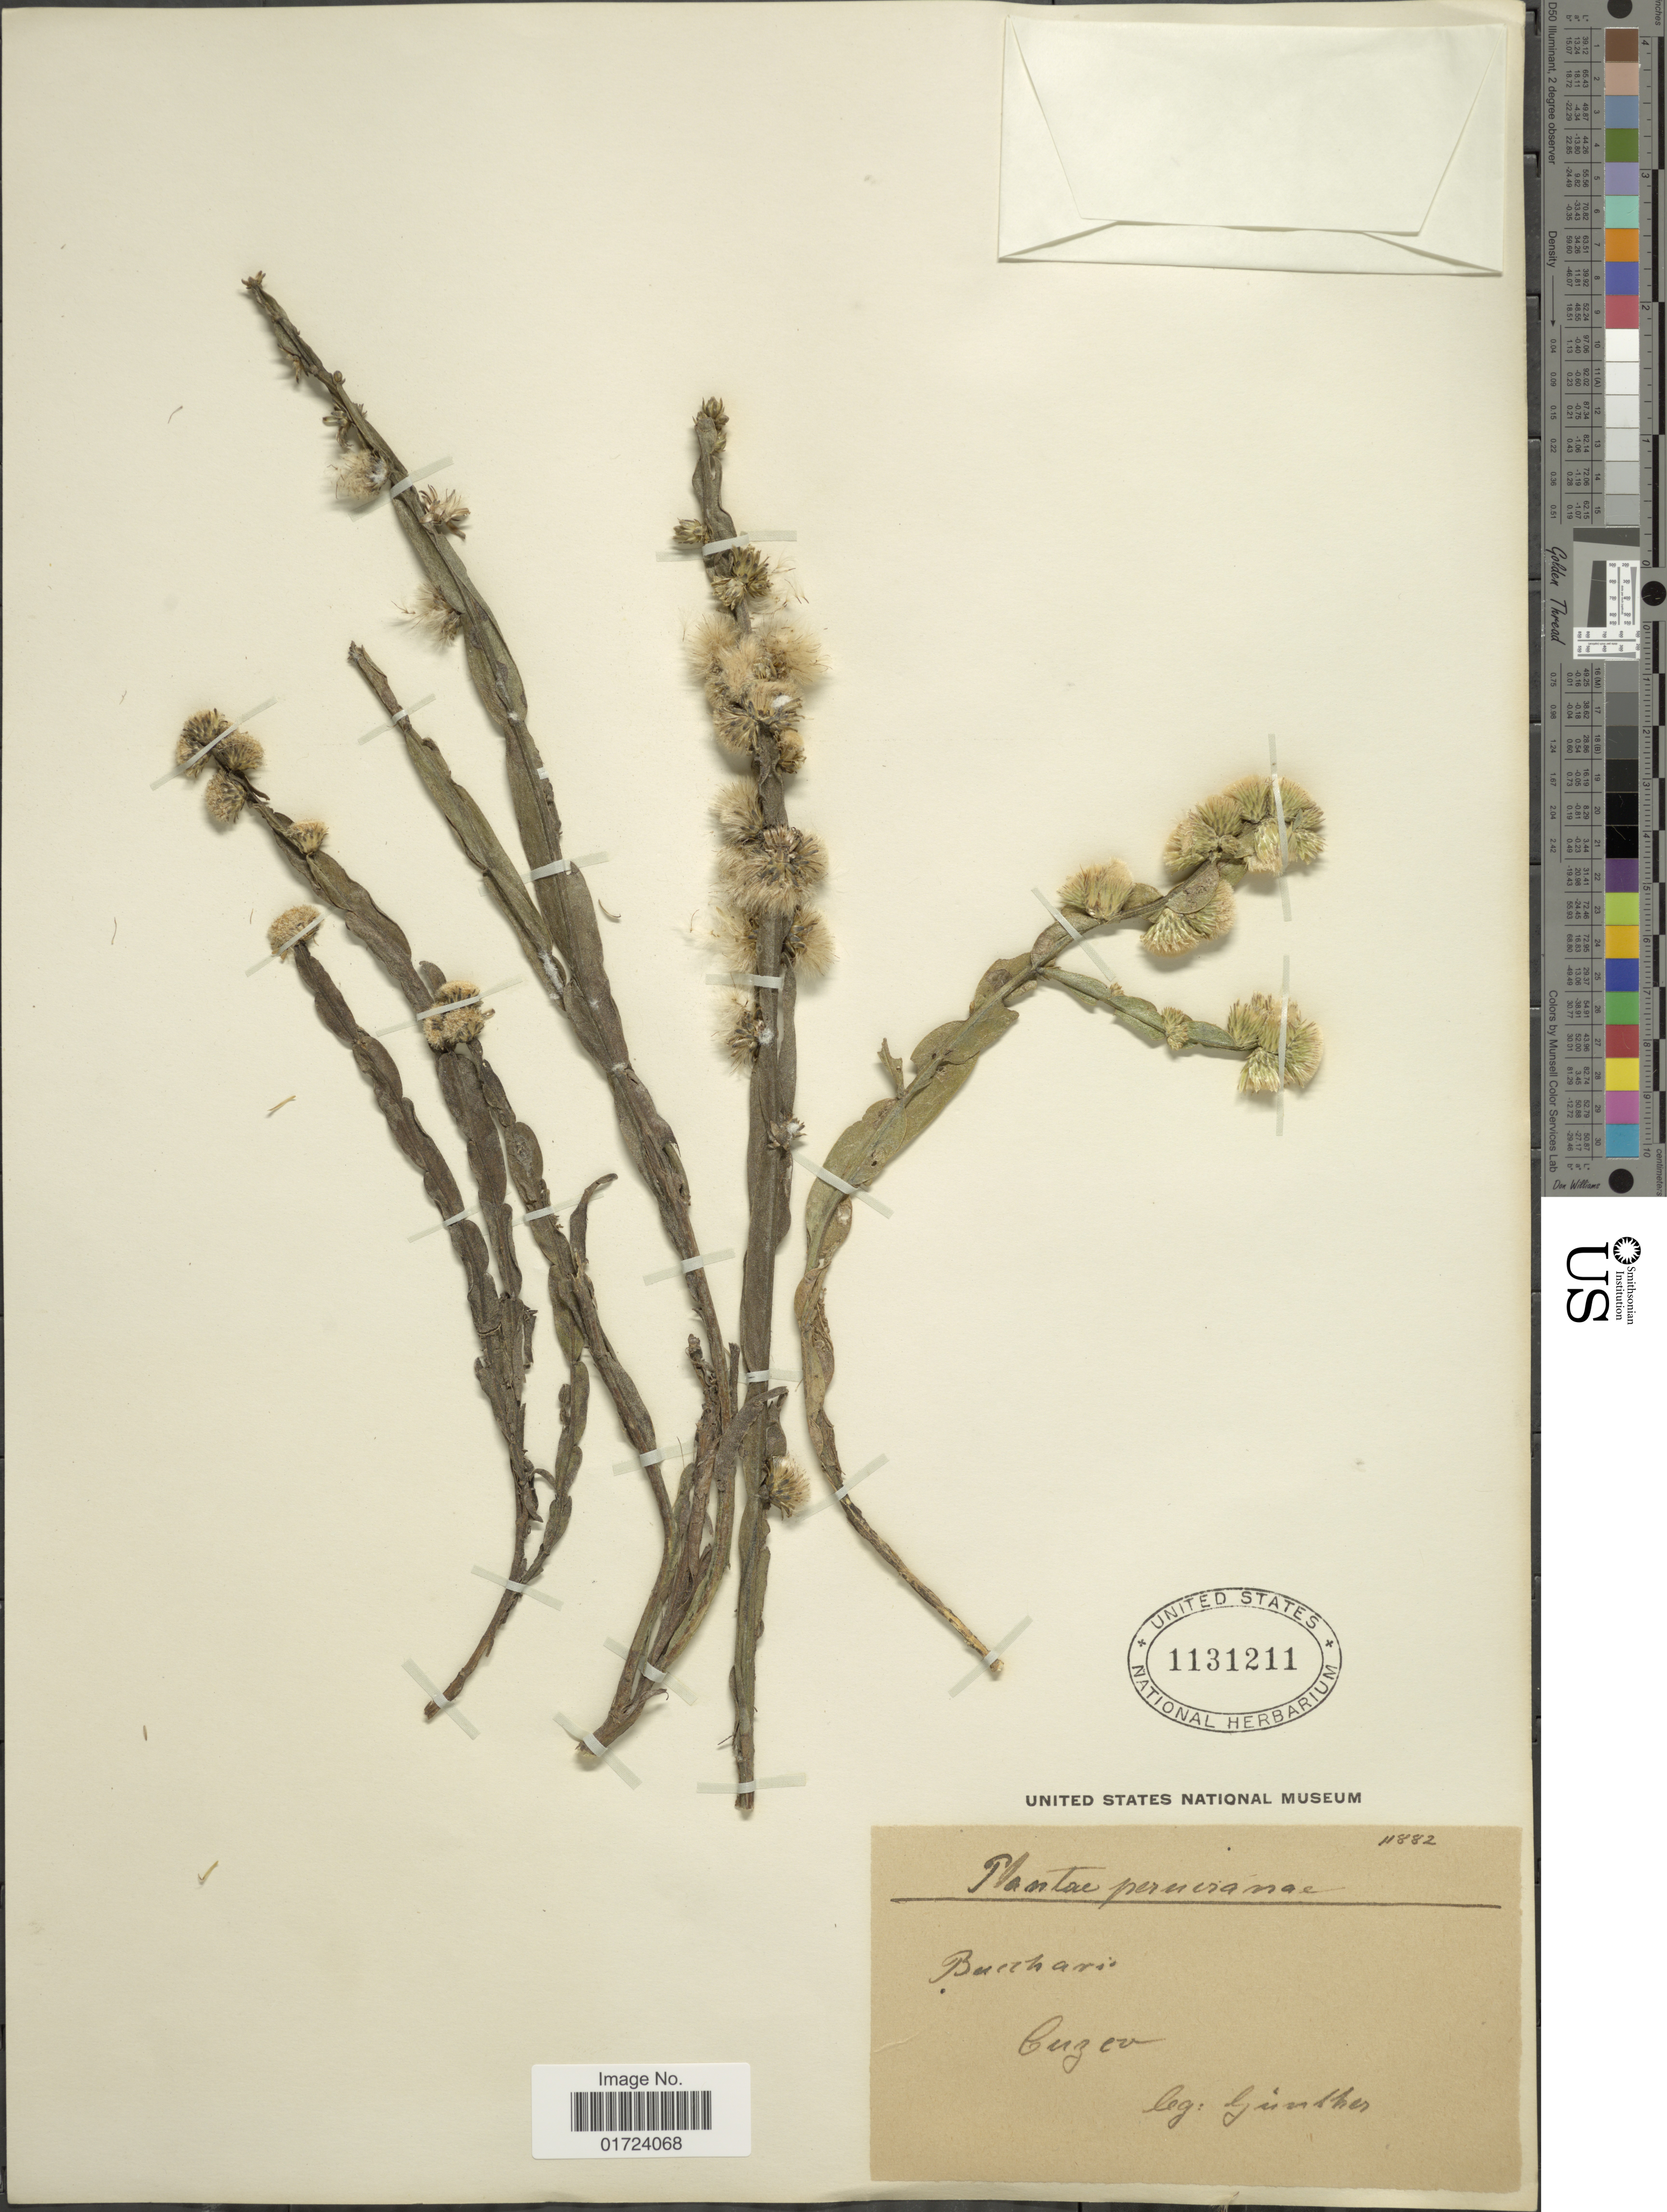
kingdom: Plantae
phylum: Tracheophyta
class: Magnoliopsida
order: Asterales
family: Asteraceae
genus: Baccharis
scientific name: Baccharis venosa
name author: (Ruiz & Pav.) Pers.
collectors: -. Gunther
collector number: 11882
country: Peru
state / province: Cusco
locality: Cuzco.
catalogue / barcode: US 1131211